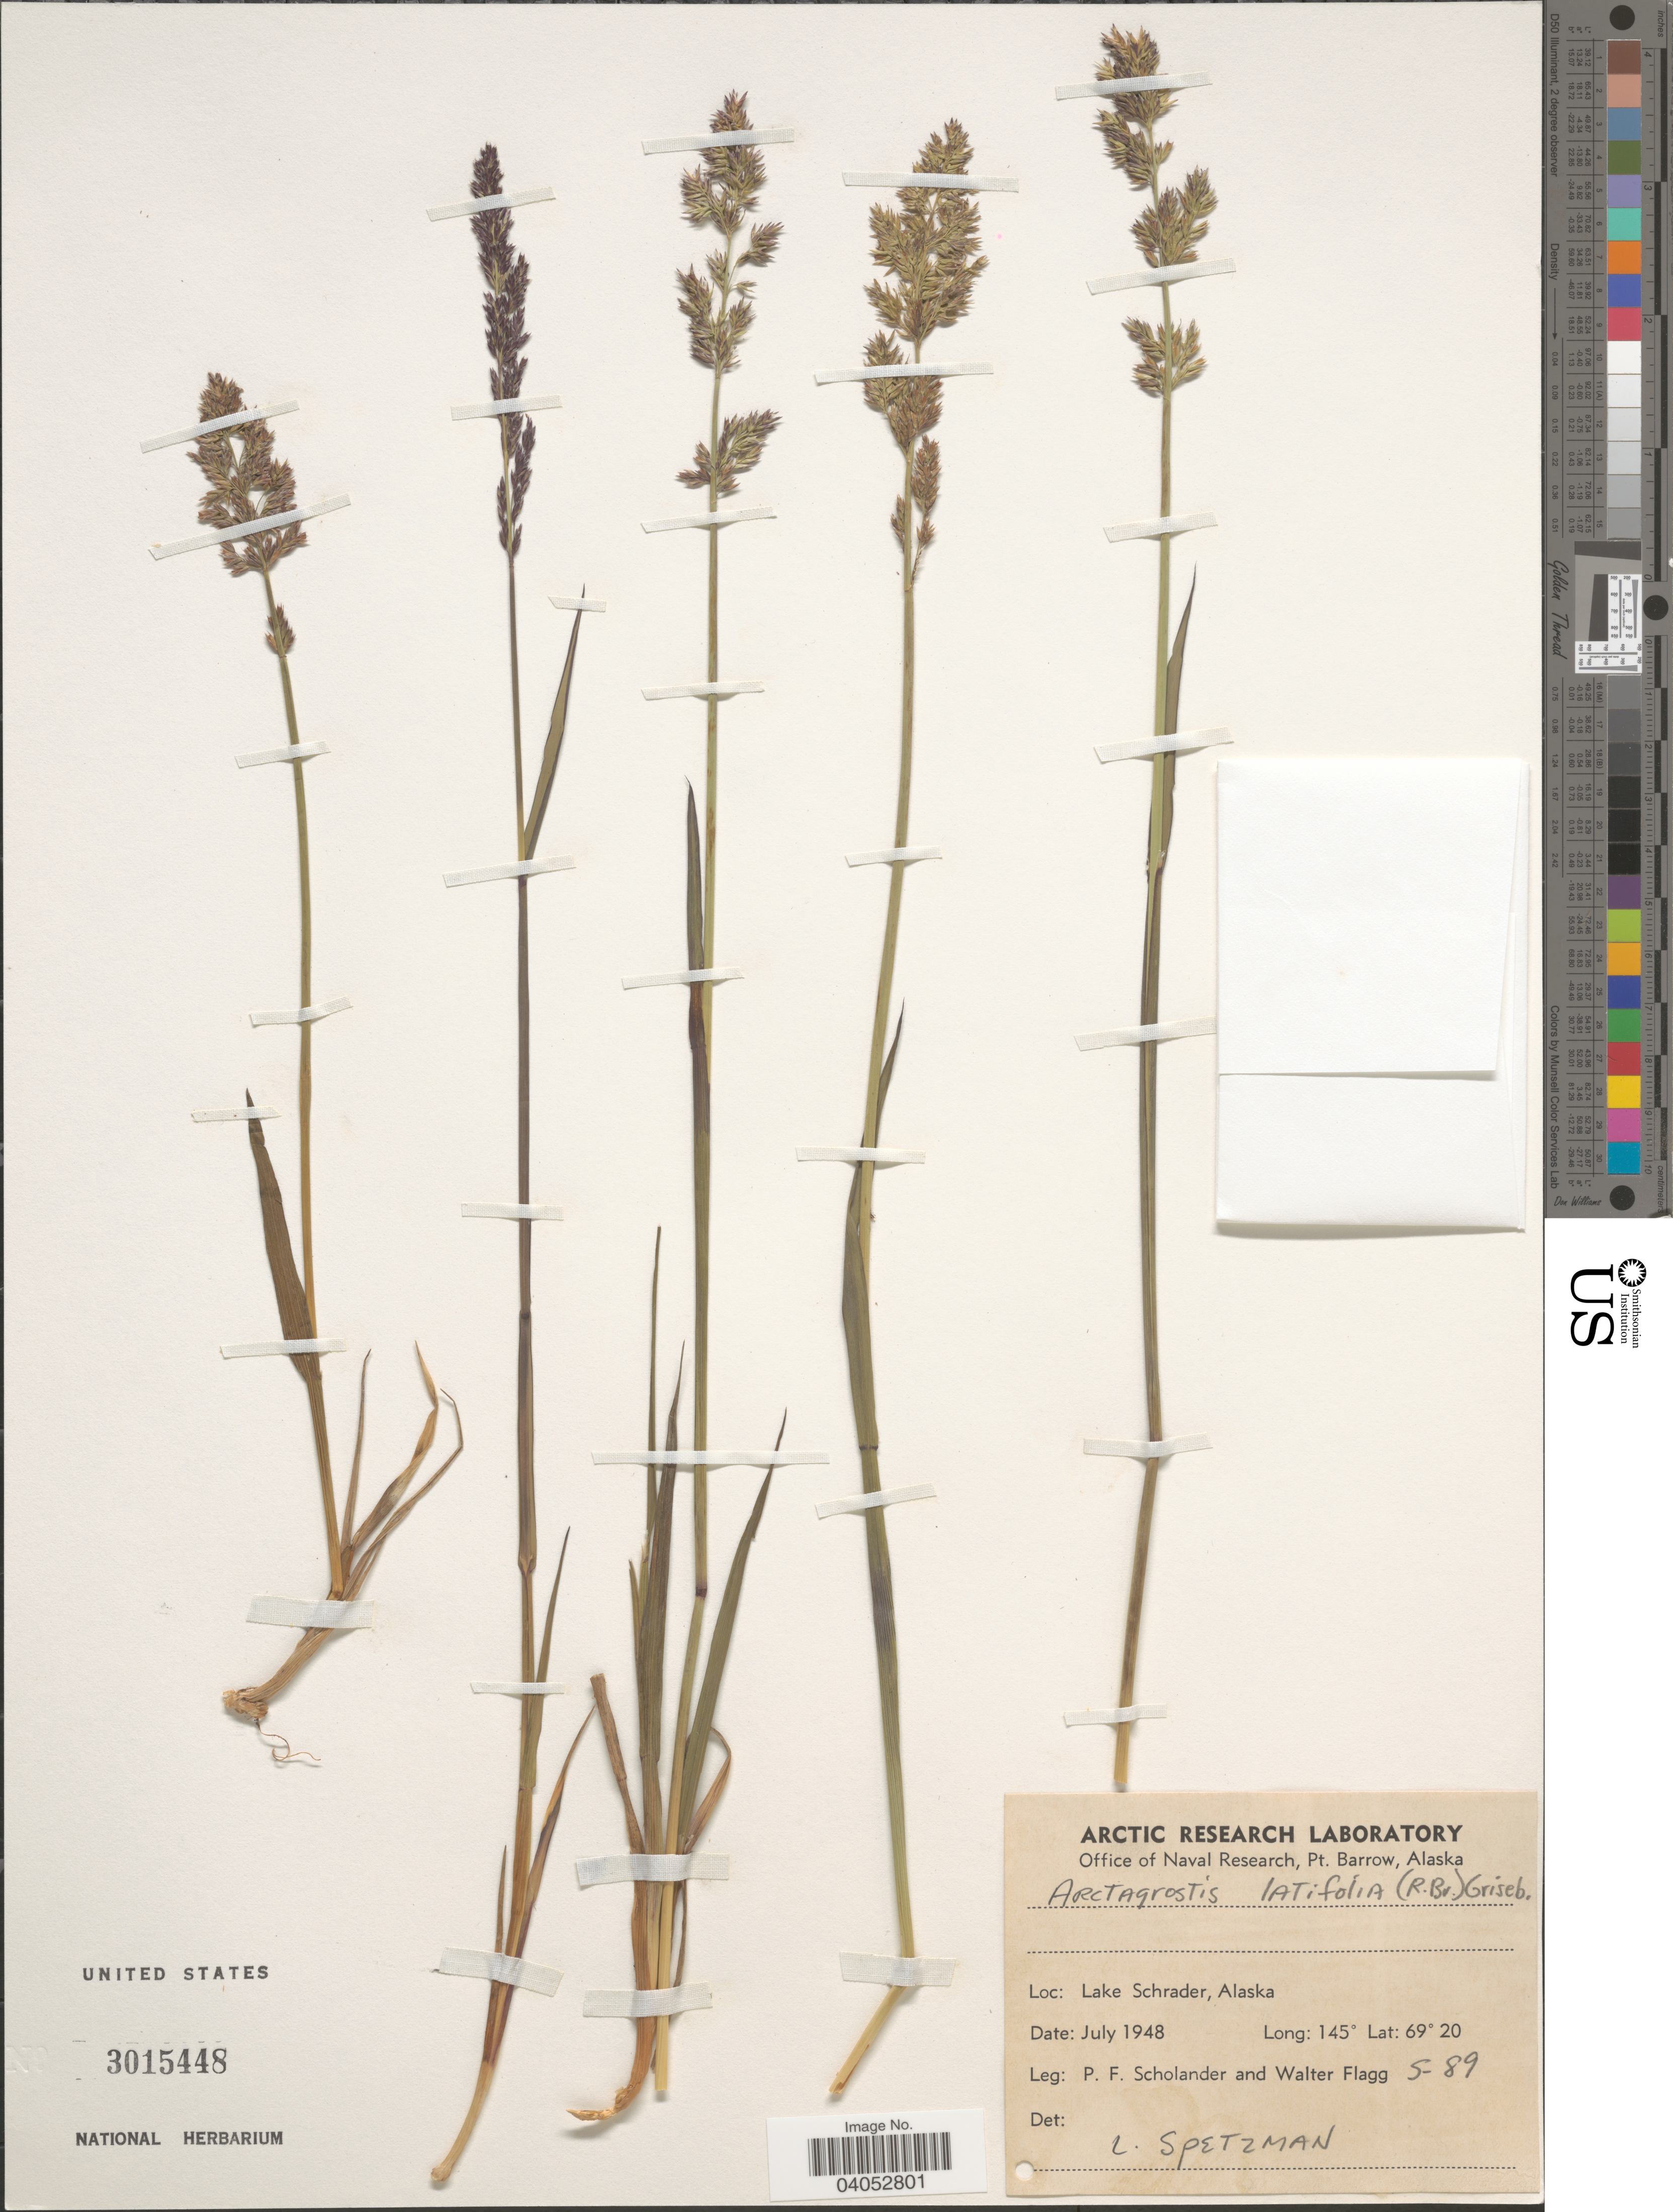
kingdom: Plantae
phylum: Tracheophyta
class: Liliopsida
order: Poales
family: Poaceae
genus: Arctagrostis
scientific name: Arctagrostis latifolia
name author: (R. Br.) Griseb.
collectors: P. Scholander & W. Flagg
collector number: S-89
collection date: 1948-07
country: United States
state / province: Alaska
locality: Lake Schrader.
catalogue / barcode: US 3015448